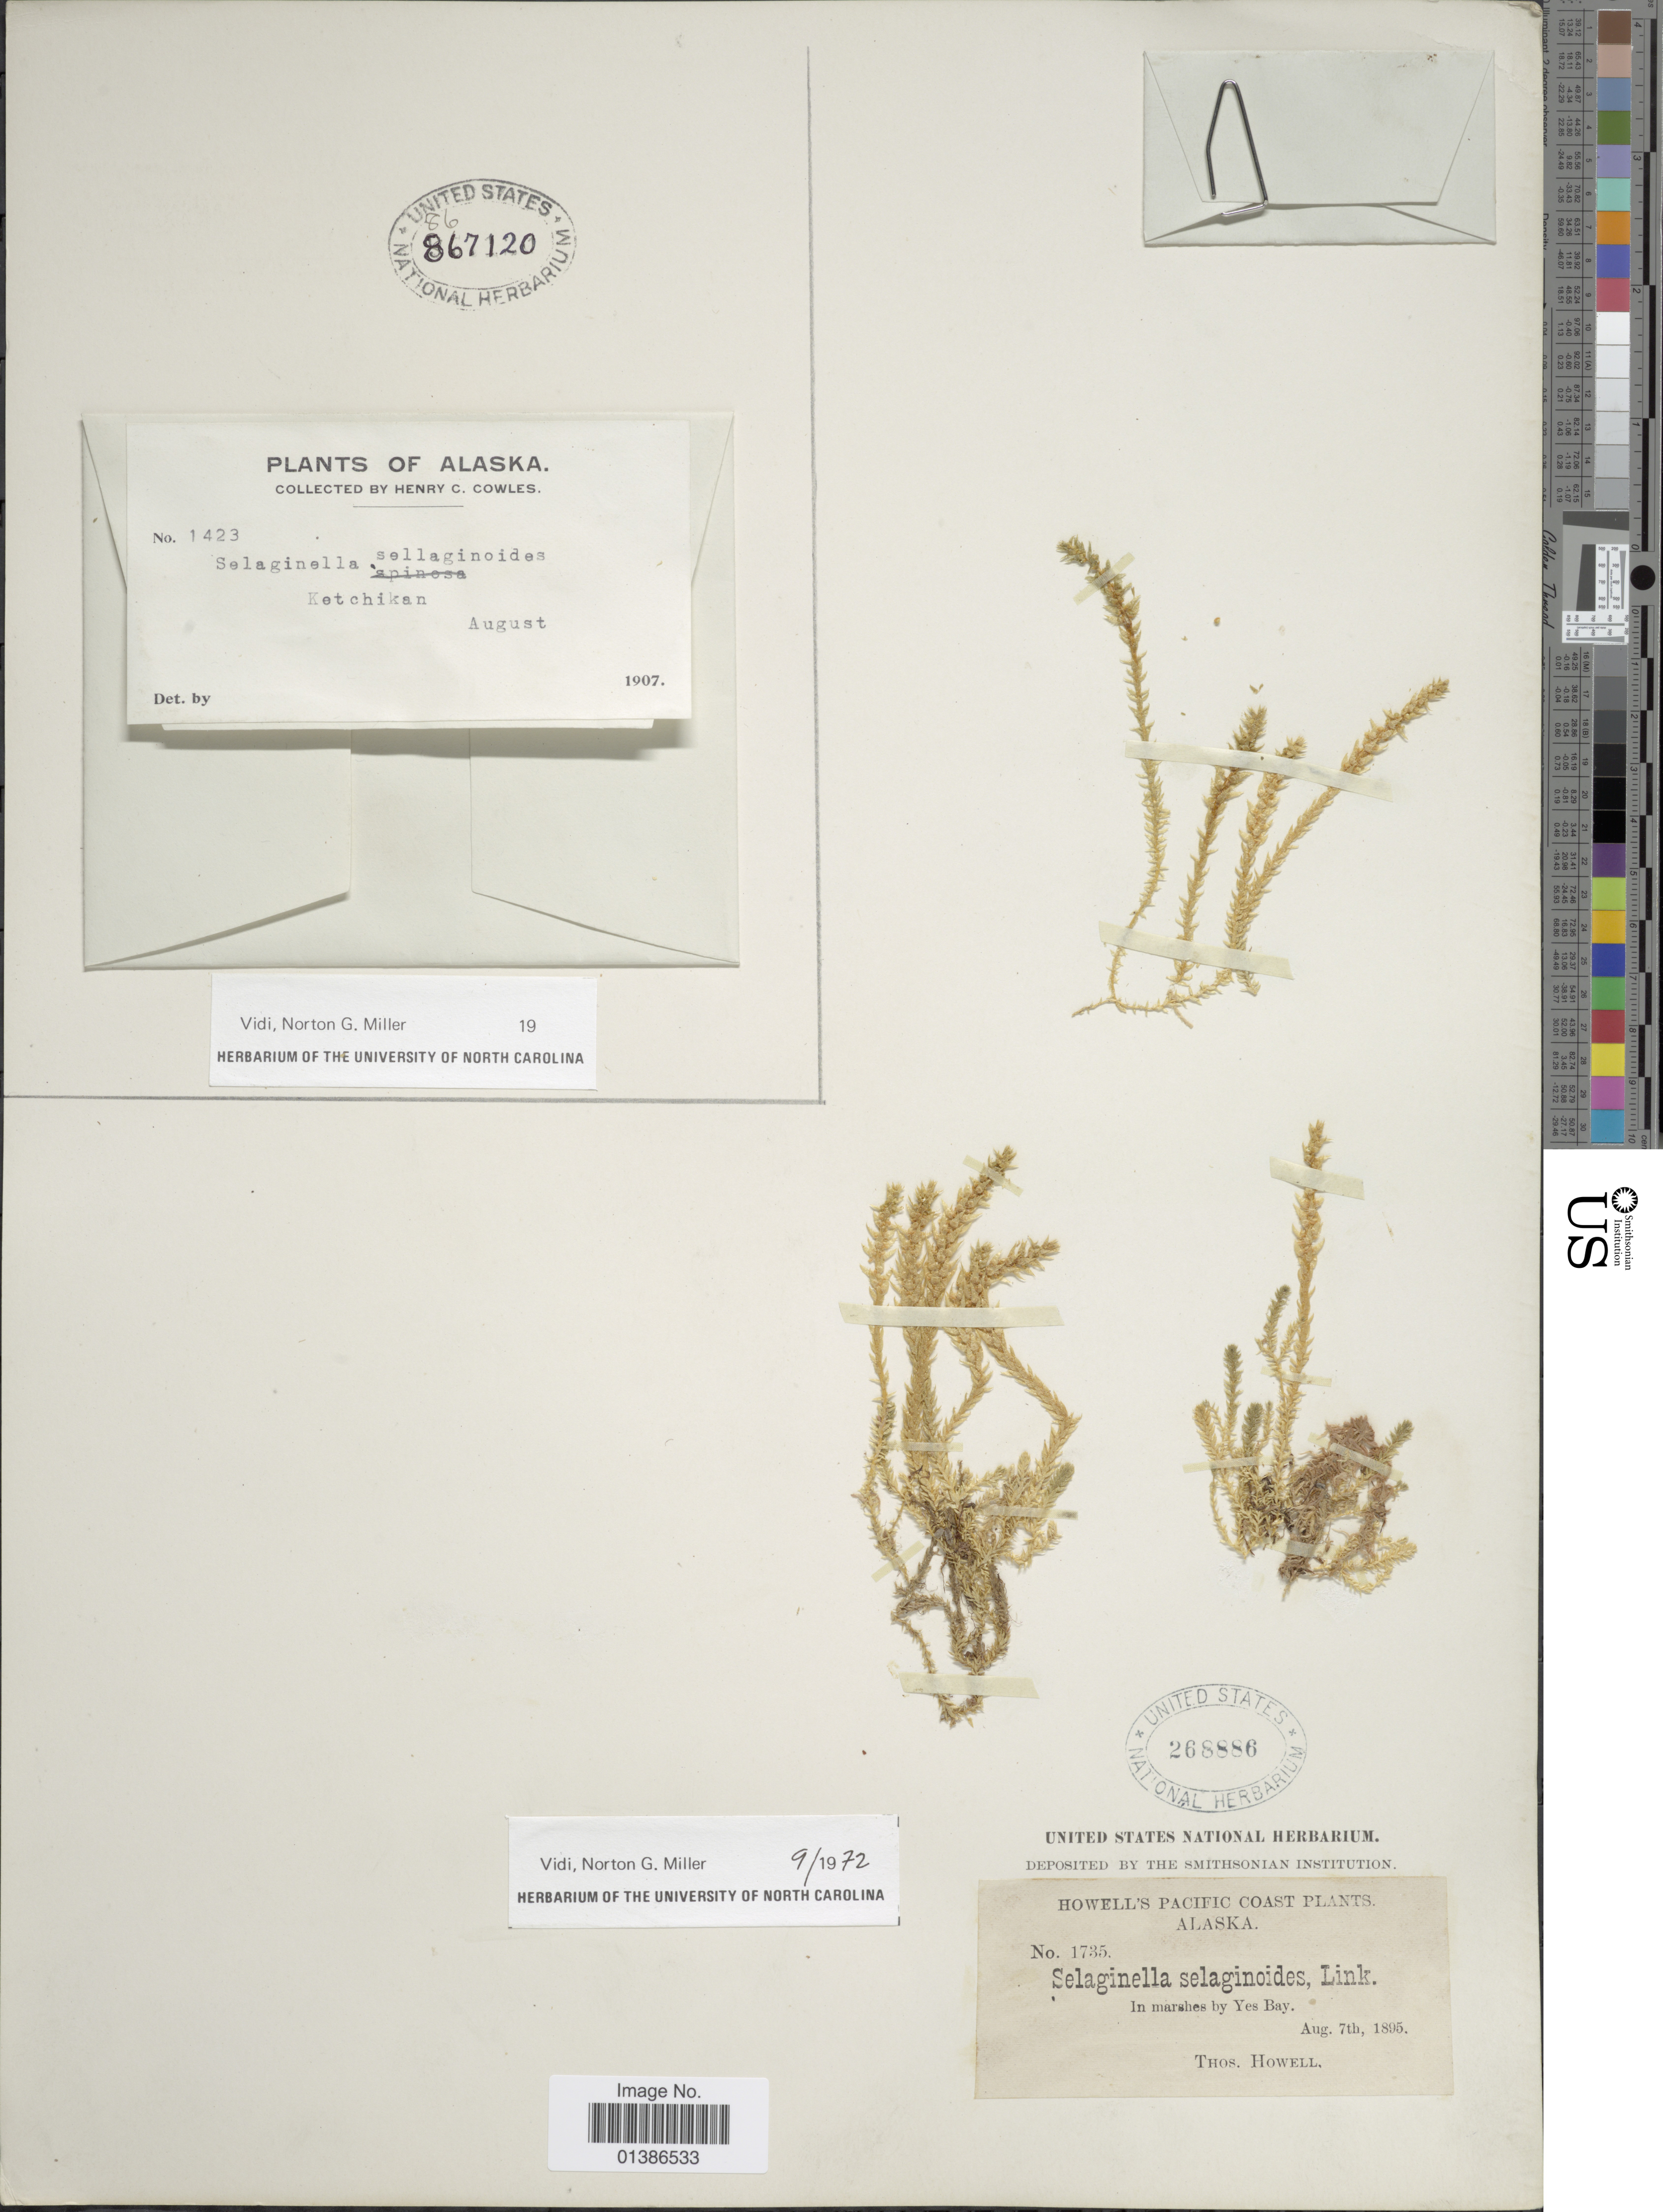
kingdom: Plantae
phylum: Tracheophyta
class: Lycopodiopsida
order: Selaginellales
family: Selaginellaceae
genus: Selaginella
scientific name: Selaginella selaginoides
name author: (L.) Link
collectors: T. Howell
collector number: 1735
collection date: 1895-08-07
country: United States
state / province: Alaska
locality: Howell's Pacific Coast plants. In marshes by Yes Bay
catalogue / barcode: US 268886